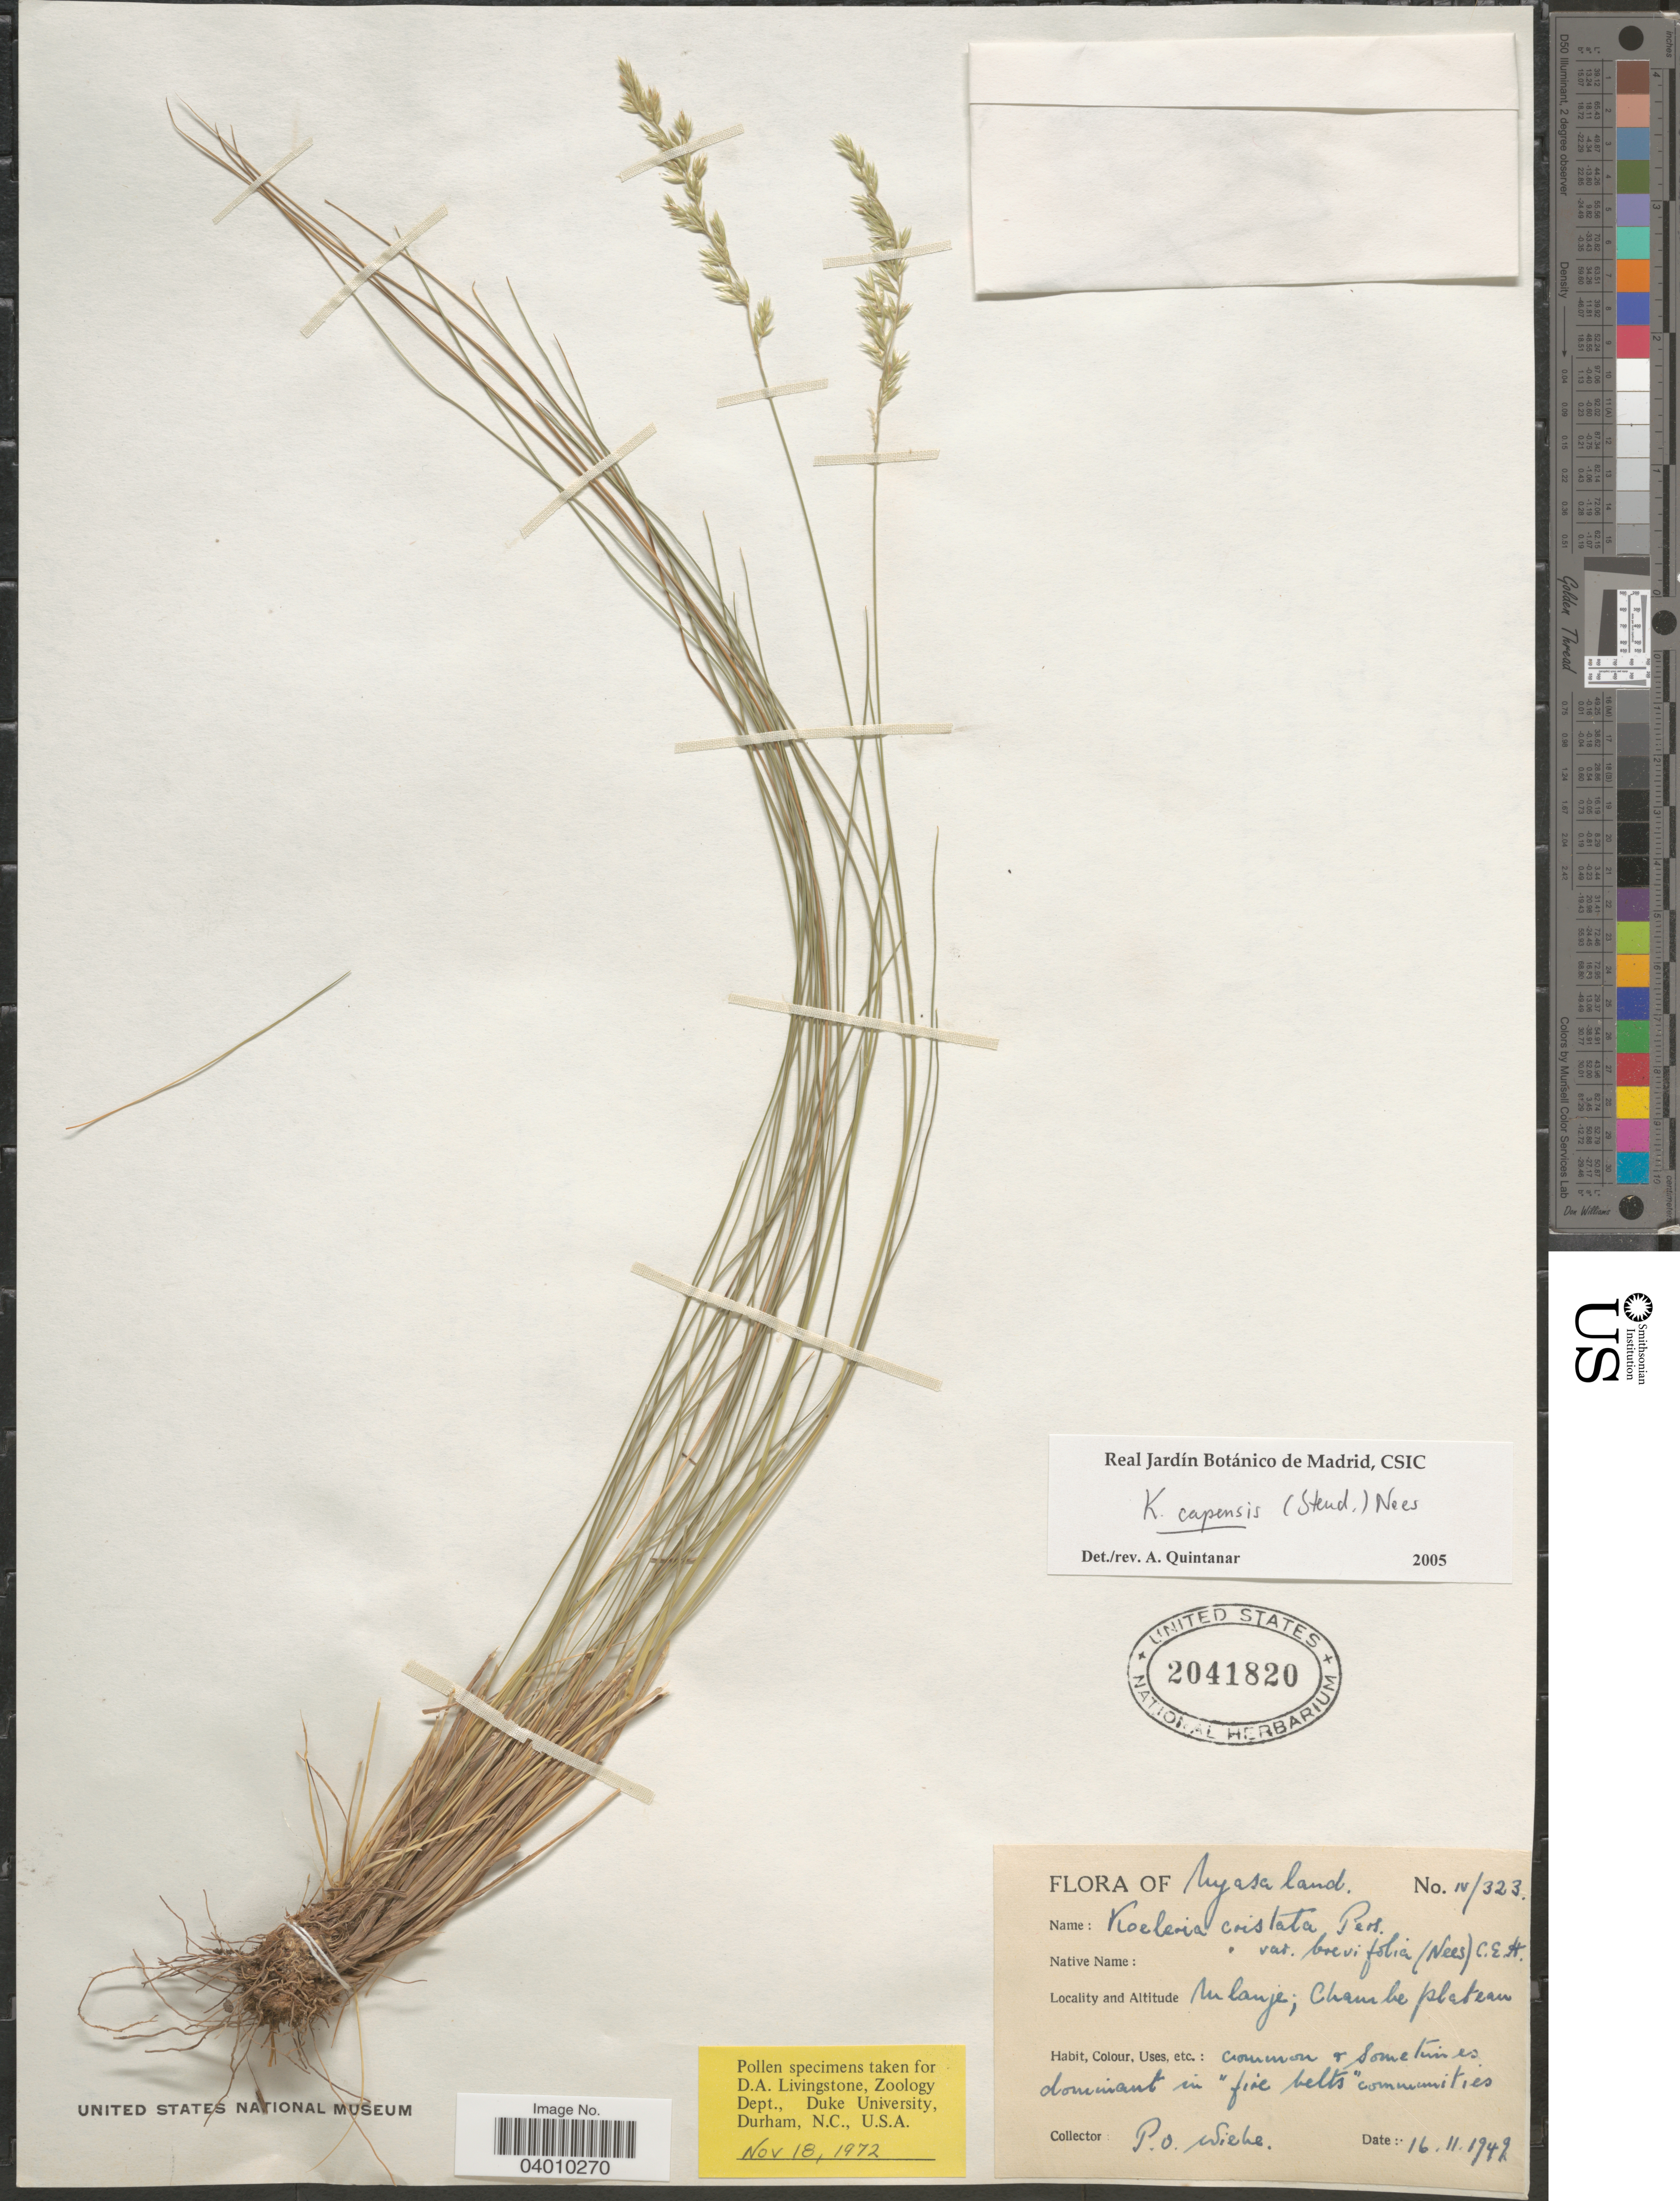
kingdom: Plantae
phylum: Tracheophyta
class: Liliopsida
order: Poales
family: Poaceae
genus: Koeleria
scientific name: Koeleria capensis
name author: (Steud.) Nees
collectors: P. Wiehe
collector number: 14/323*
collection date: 1949-11-16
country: Malawi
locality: Nyasaland. Mlanje, Chambe plateau.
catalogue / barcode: US 2041820